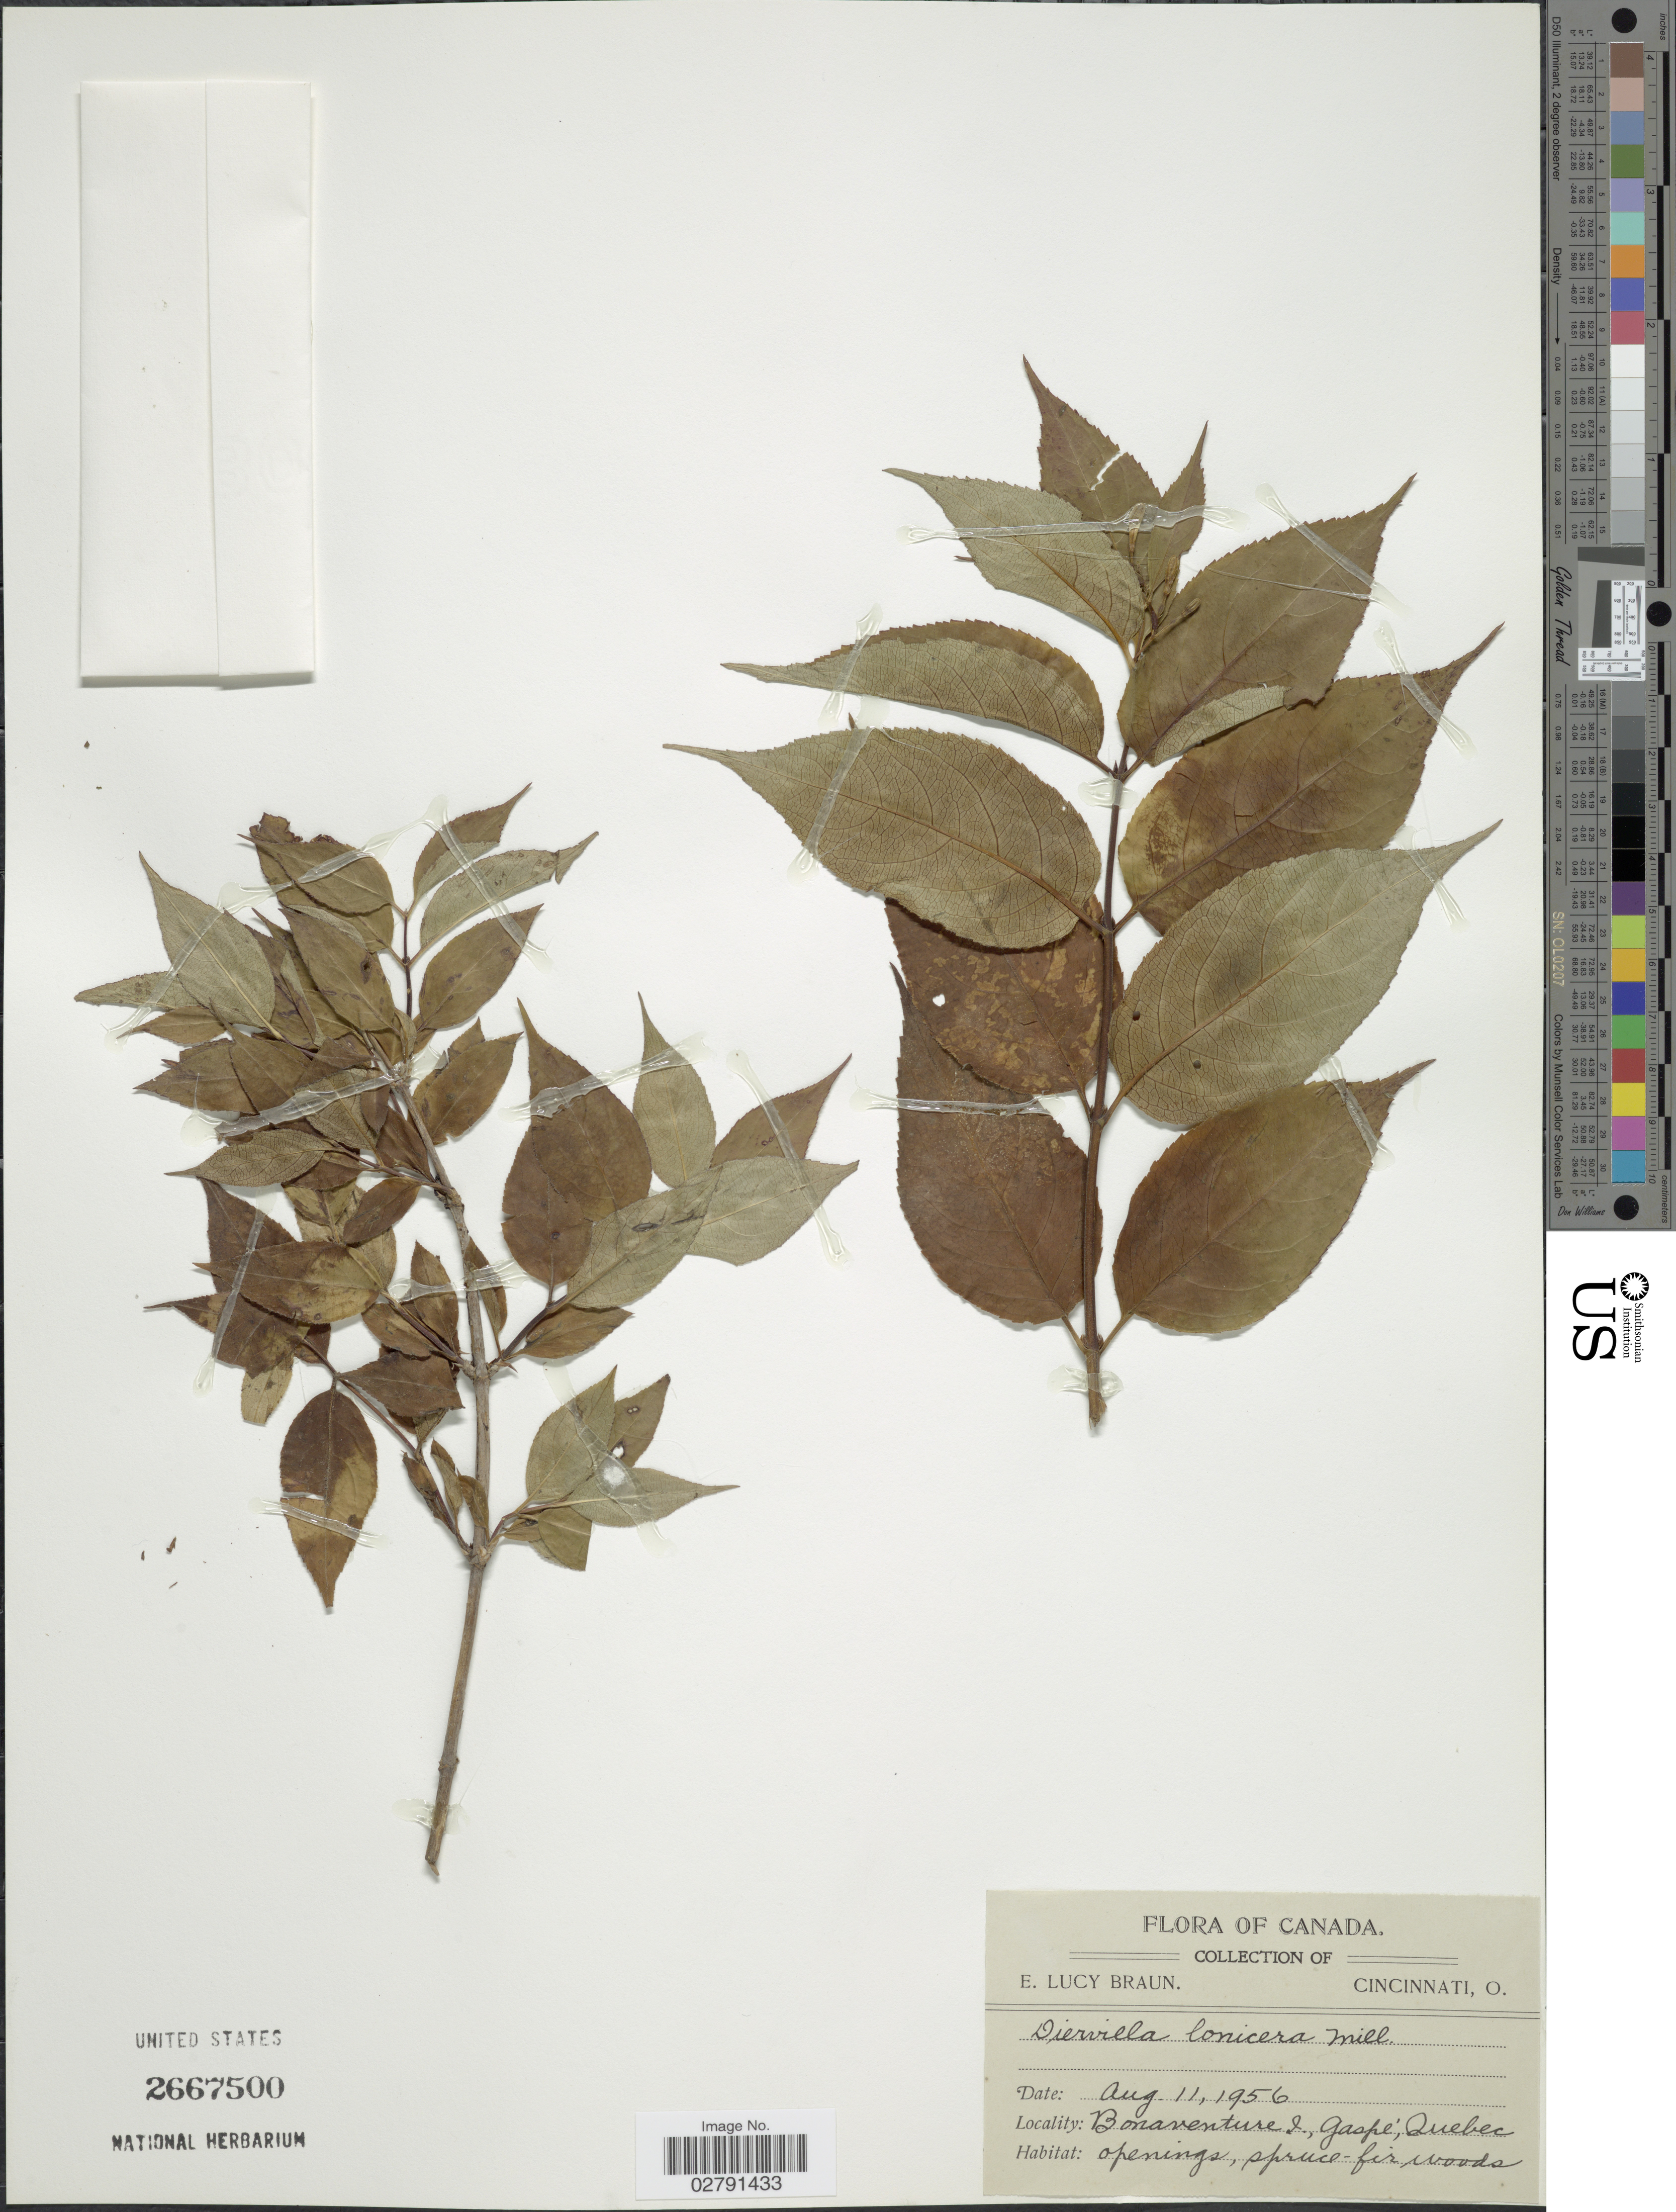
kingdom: Plantae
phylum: Tracheophyta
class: Magnoliopsida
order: Dipsacales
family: Caprifoliaceae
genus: Diervilla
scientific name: Diervilla lonicera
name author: Mill.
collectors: E. L. Braun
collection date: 1956-08-11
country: Canada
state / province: Quebec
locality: Bonaventure & Gaspé.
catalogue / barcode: US 2667500